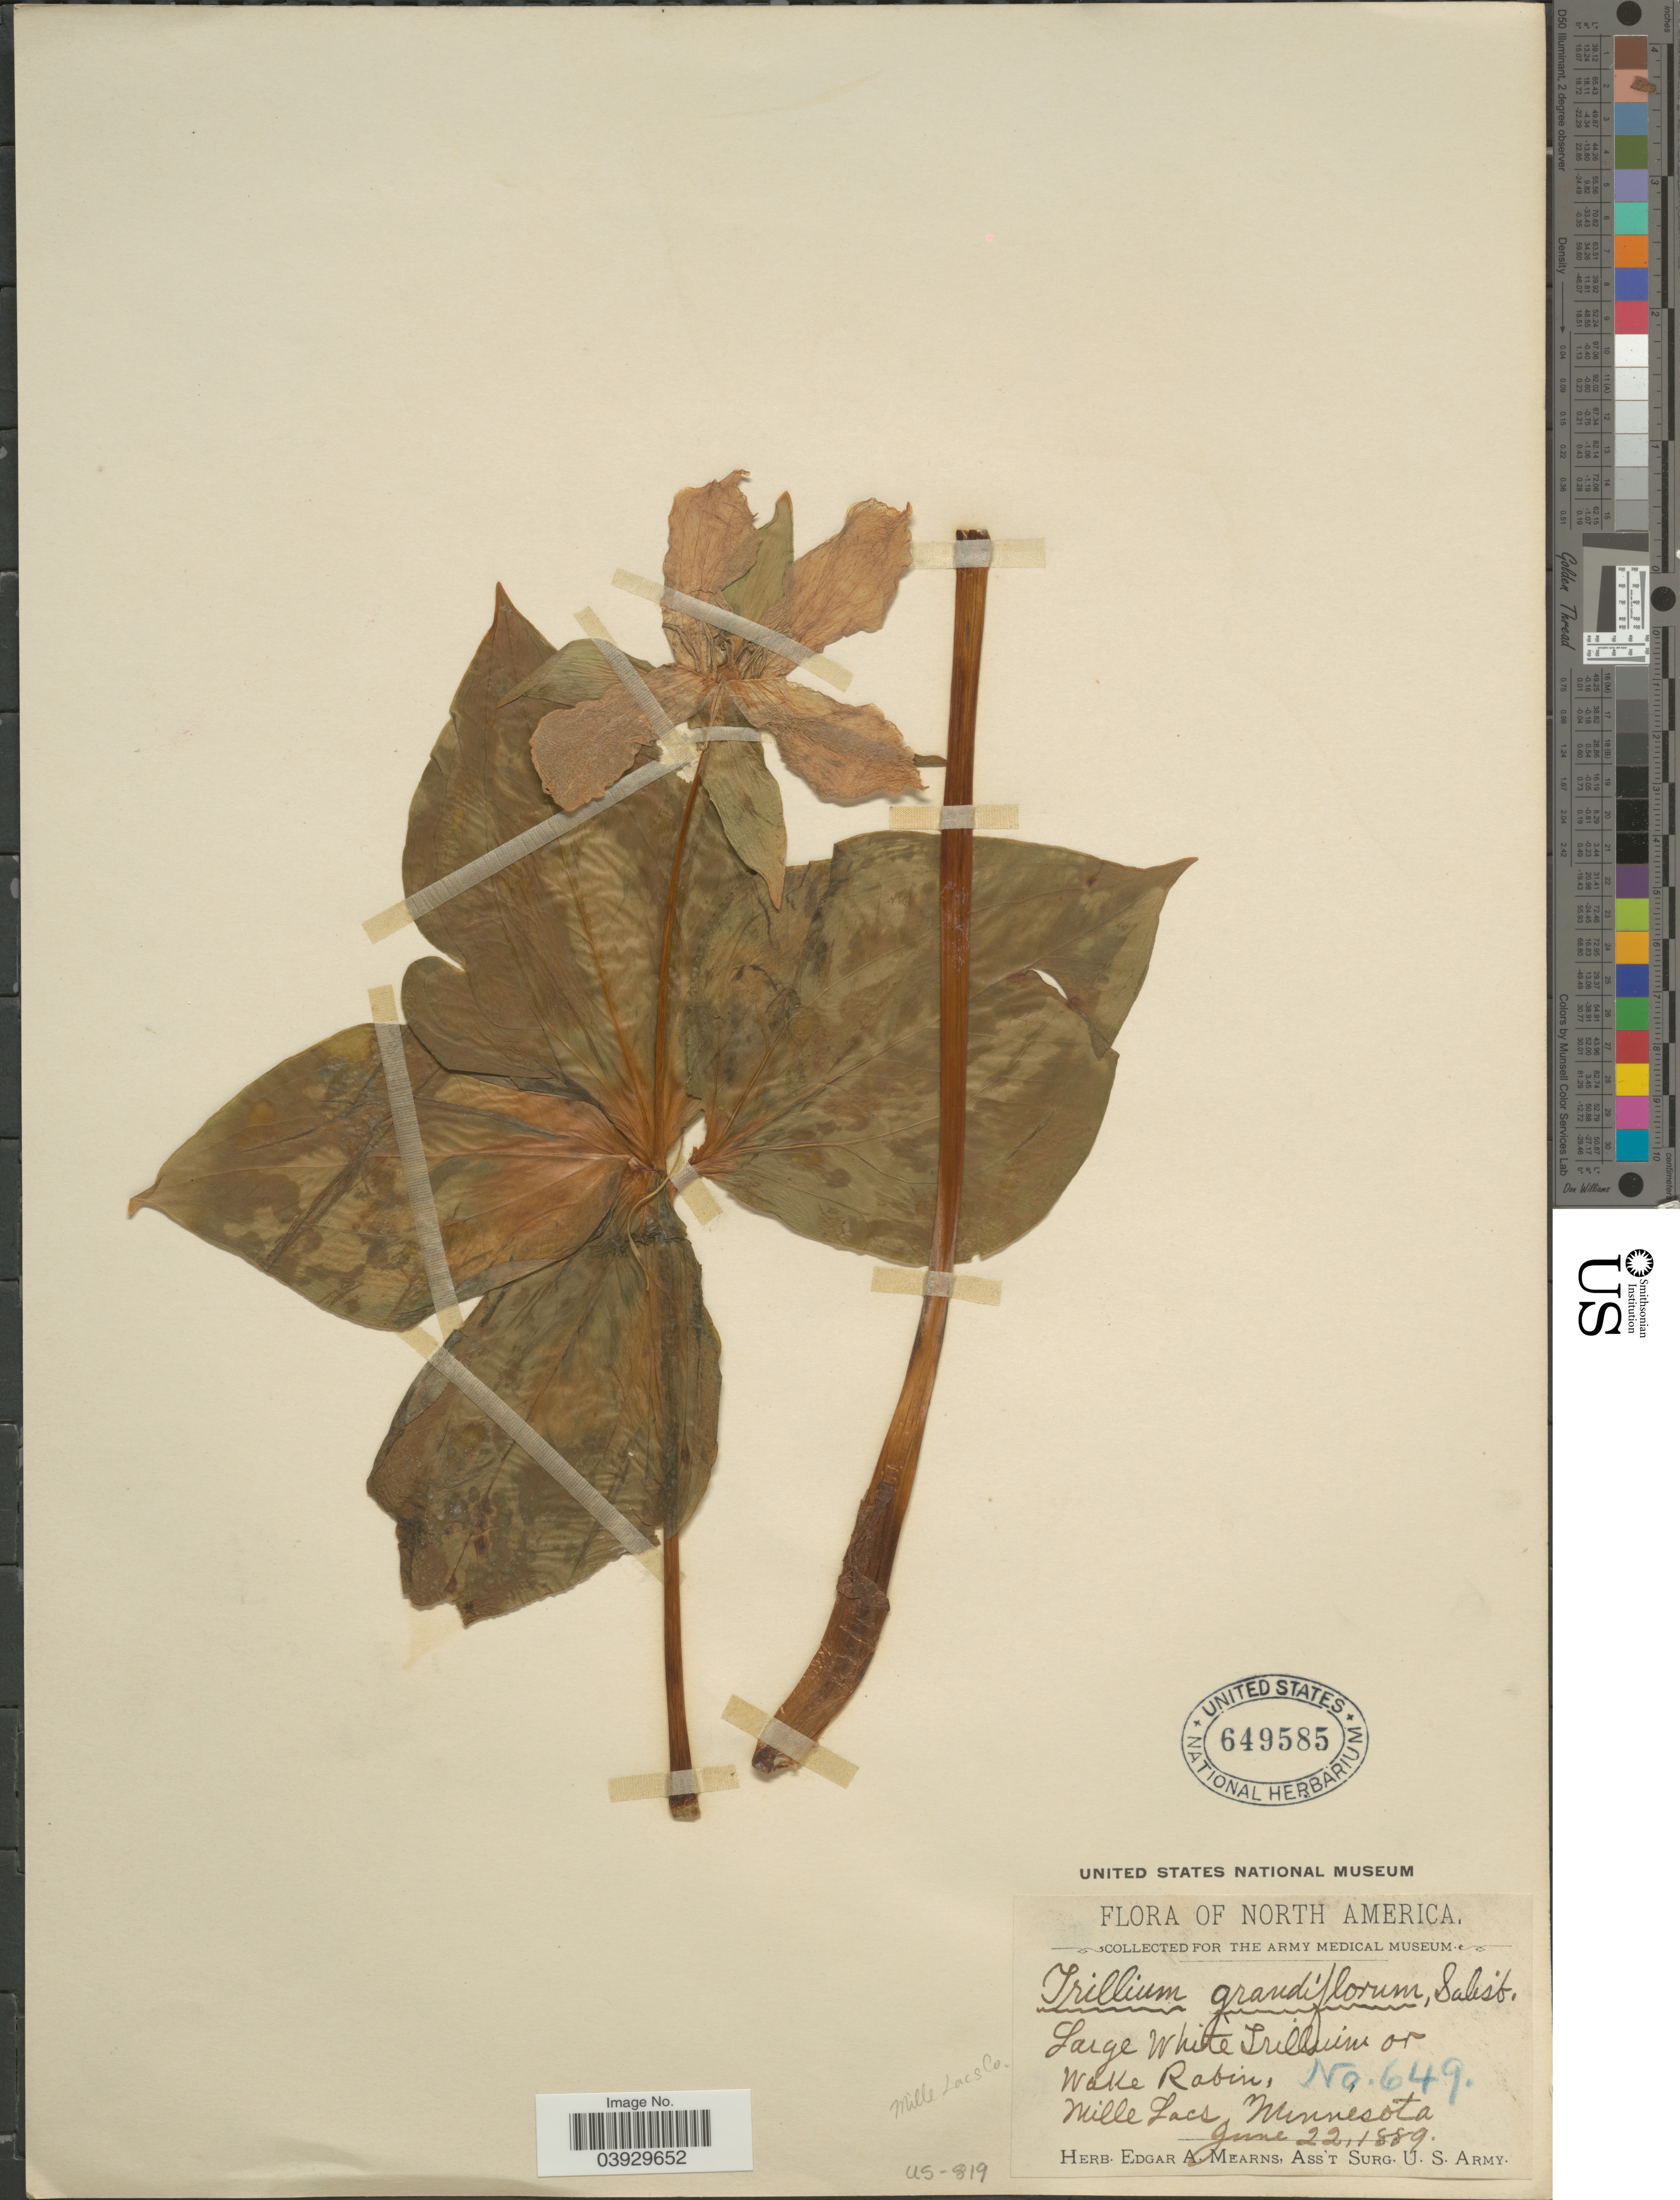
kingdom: Plantae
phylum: Tracheophyta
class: Liliopsida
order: Liliales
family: Melanthiaceae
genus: Trillium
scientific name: Trillium grandiflorum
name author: (Michx.) Salisb.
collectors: ex herb. Edgar A. Mearns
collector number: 649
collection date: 1889-06-22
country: United States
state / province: Minnesota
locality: Mille Lacs Co. Mille Lacs.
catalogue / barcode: US 649585